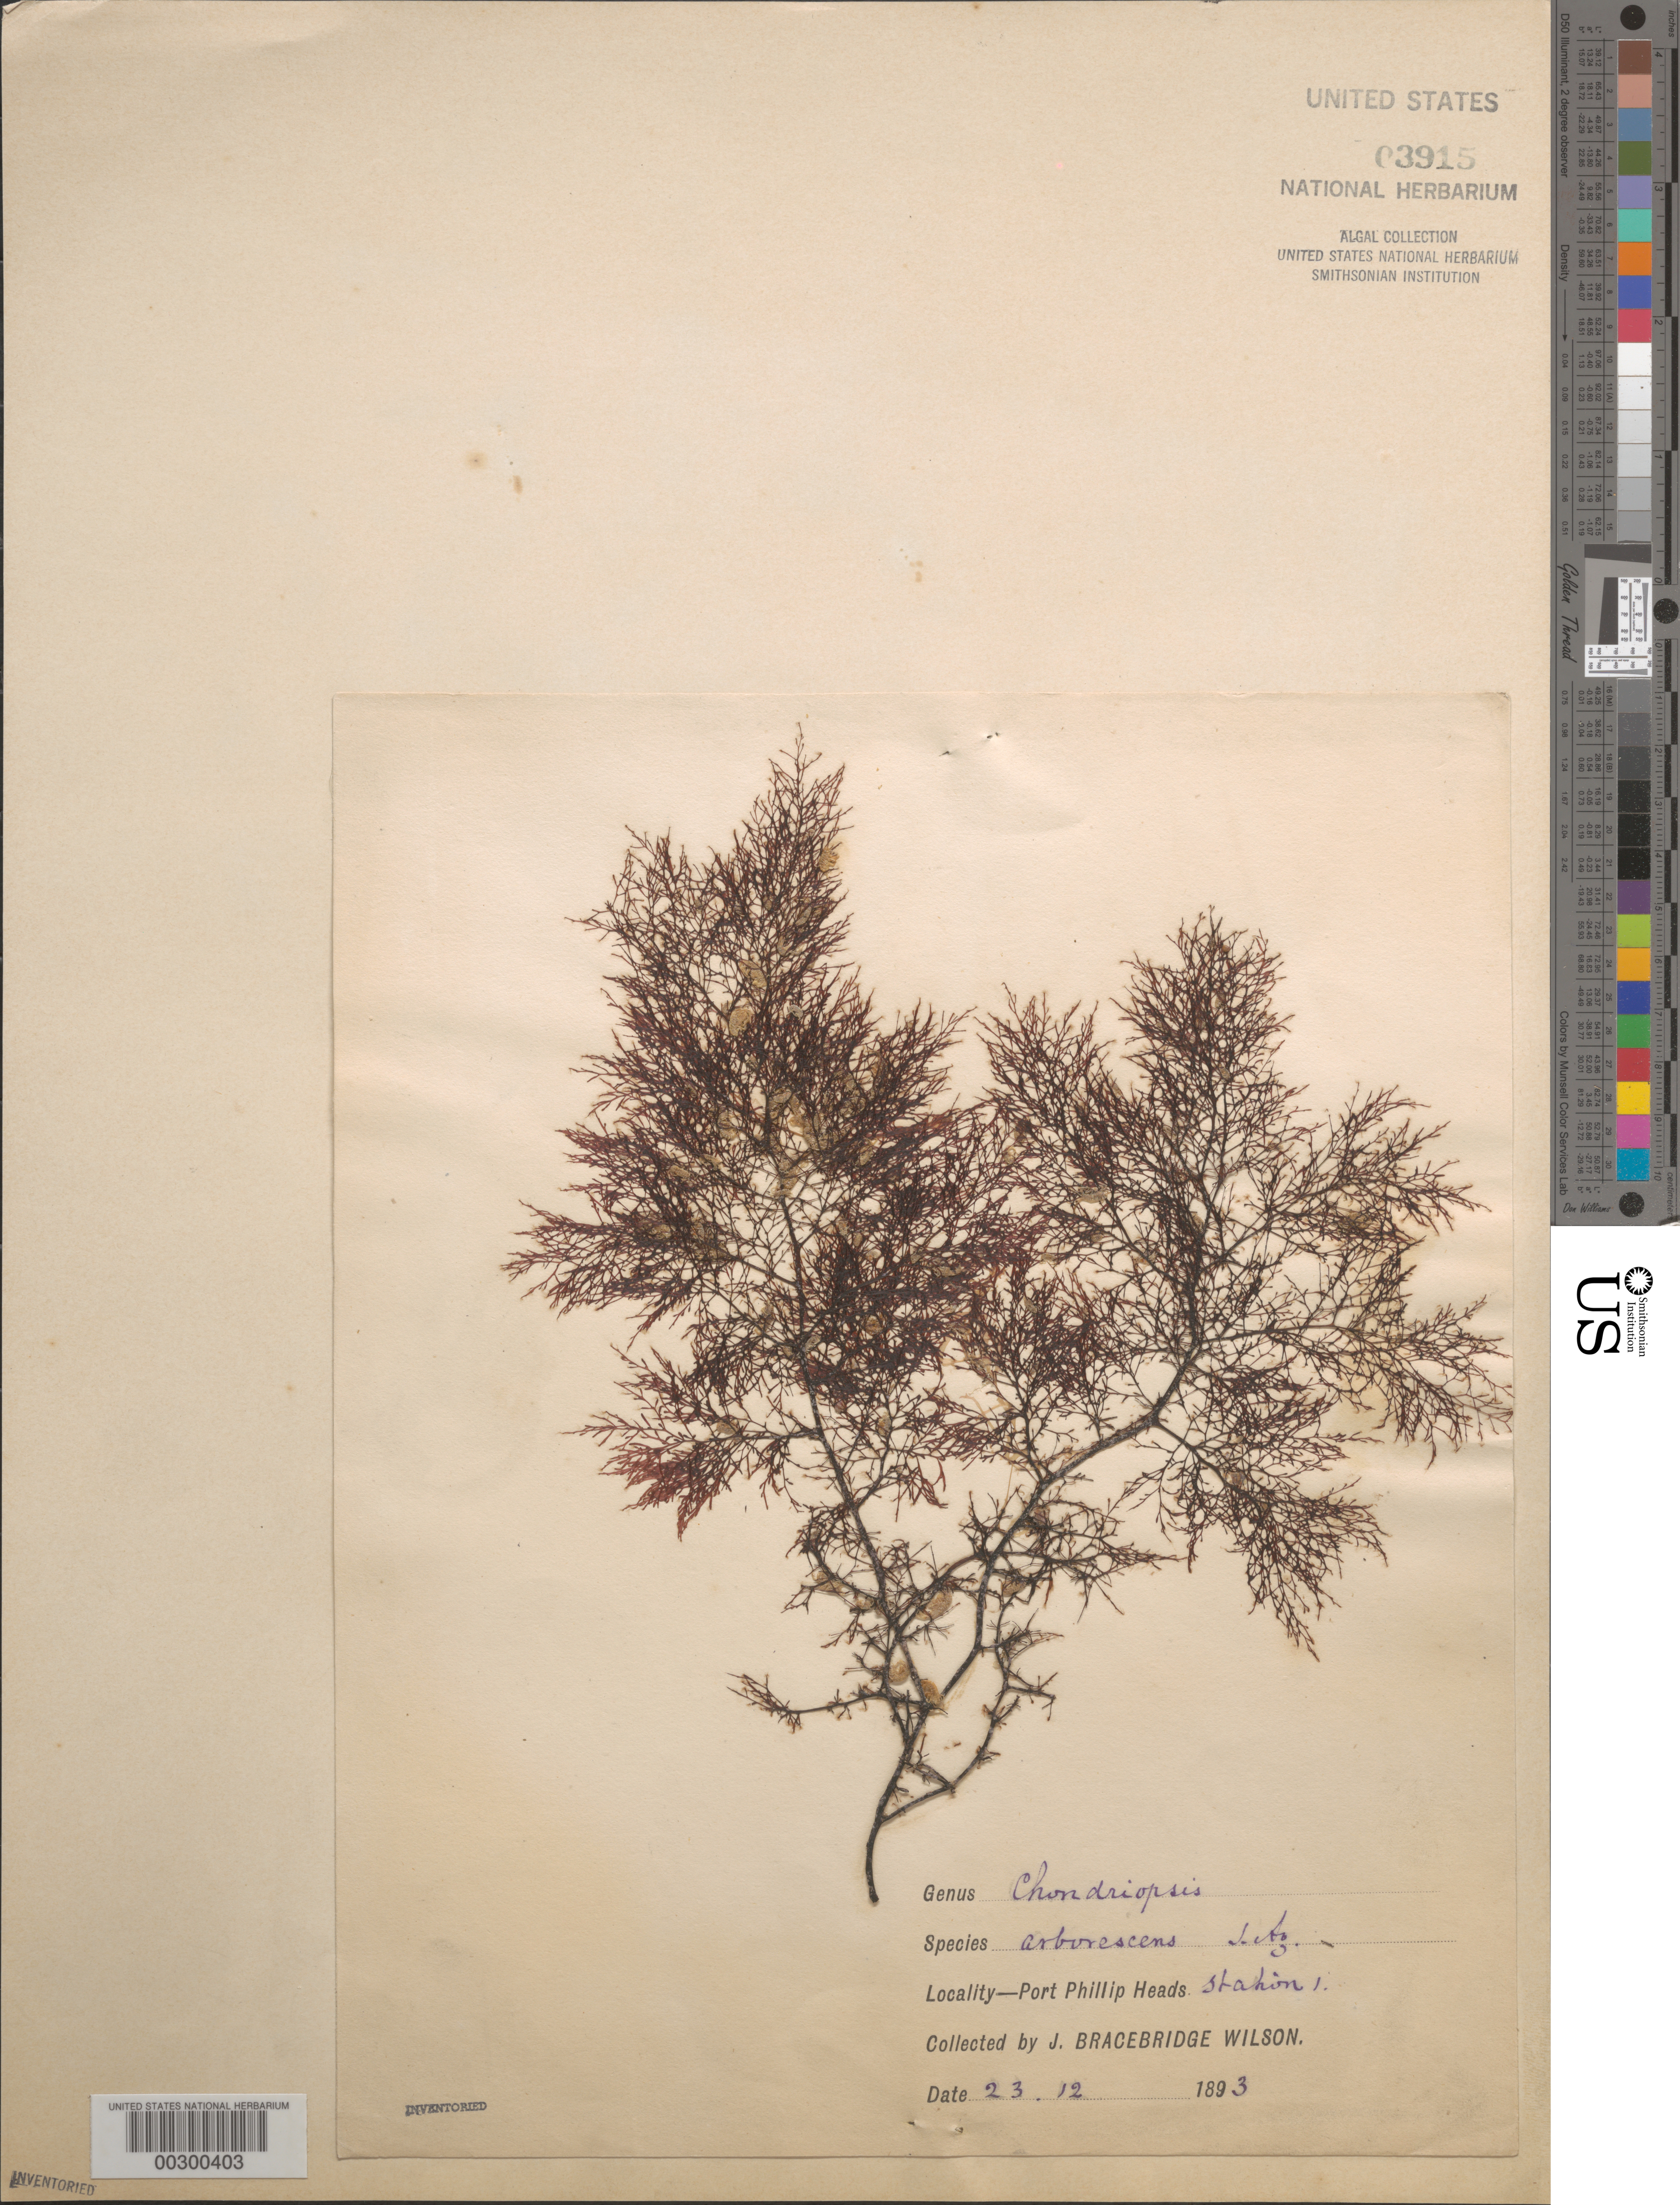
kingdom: Plantae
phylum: Rhodophyta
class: Florideophyceae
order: Ceramiales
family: Rhodomelaceae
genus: Chondria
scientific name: Chondria harveyana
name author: (J. Agardh) De Toni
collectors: J. B. Wilson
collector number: Station 1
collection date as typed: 23 Dec 1893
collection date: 1893-12-23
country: Australia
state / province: Victoria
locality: Port Phillip Heads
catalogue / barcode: US 3915